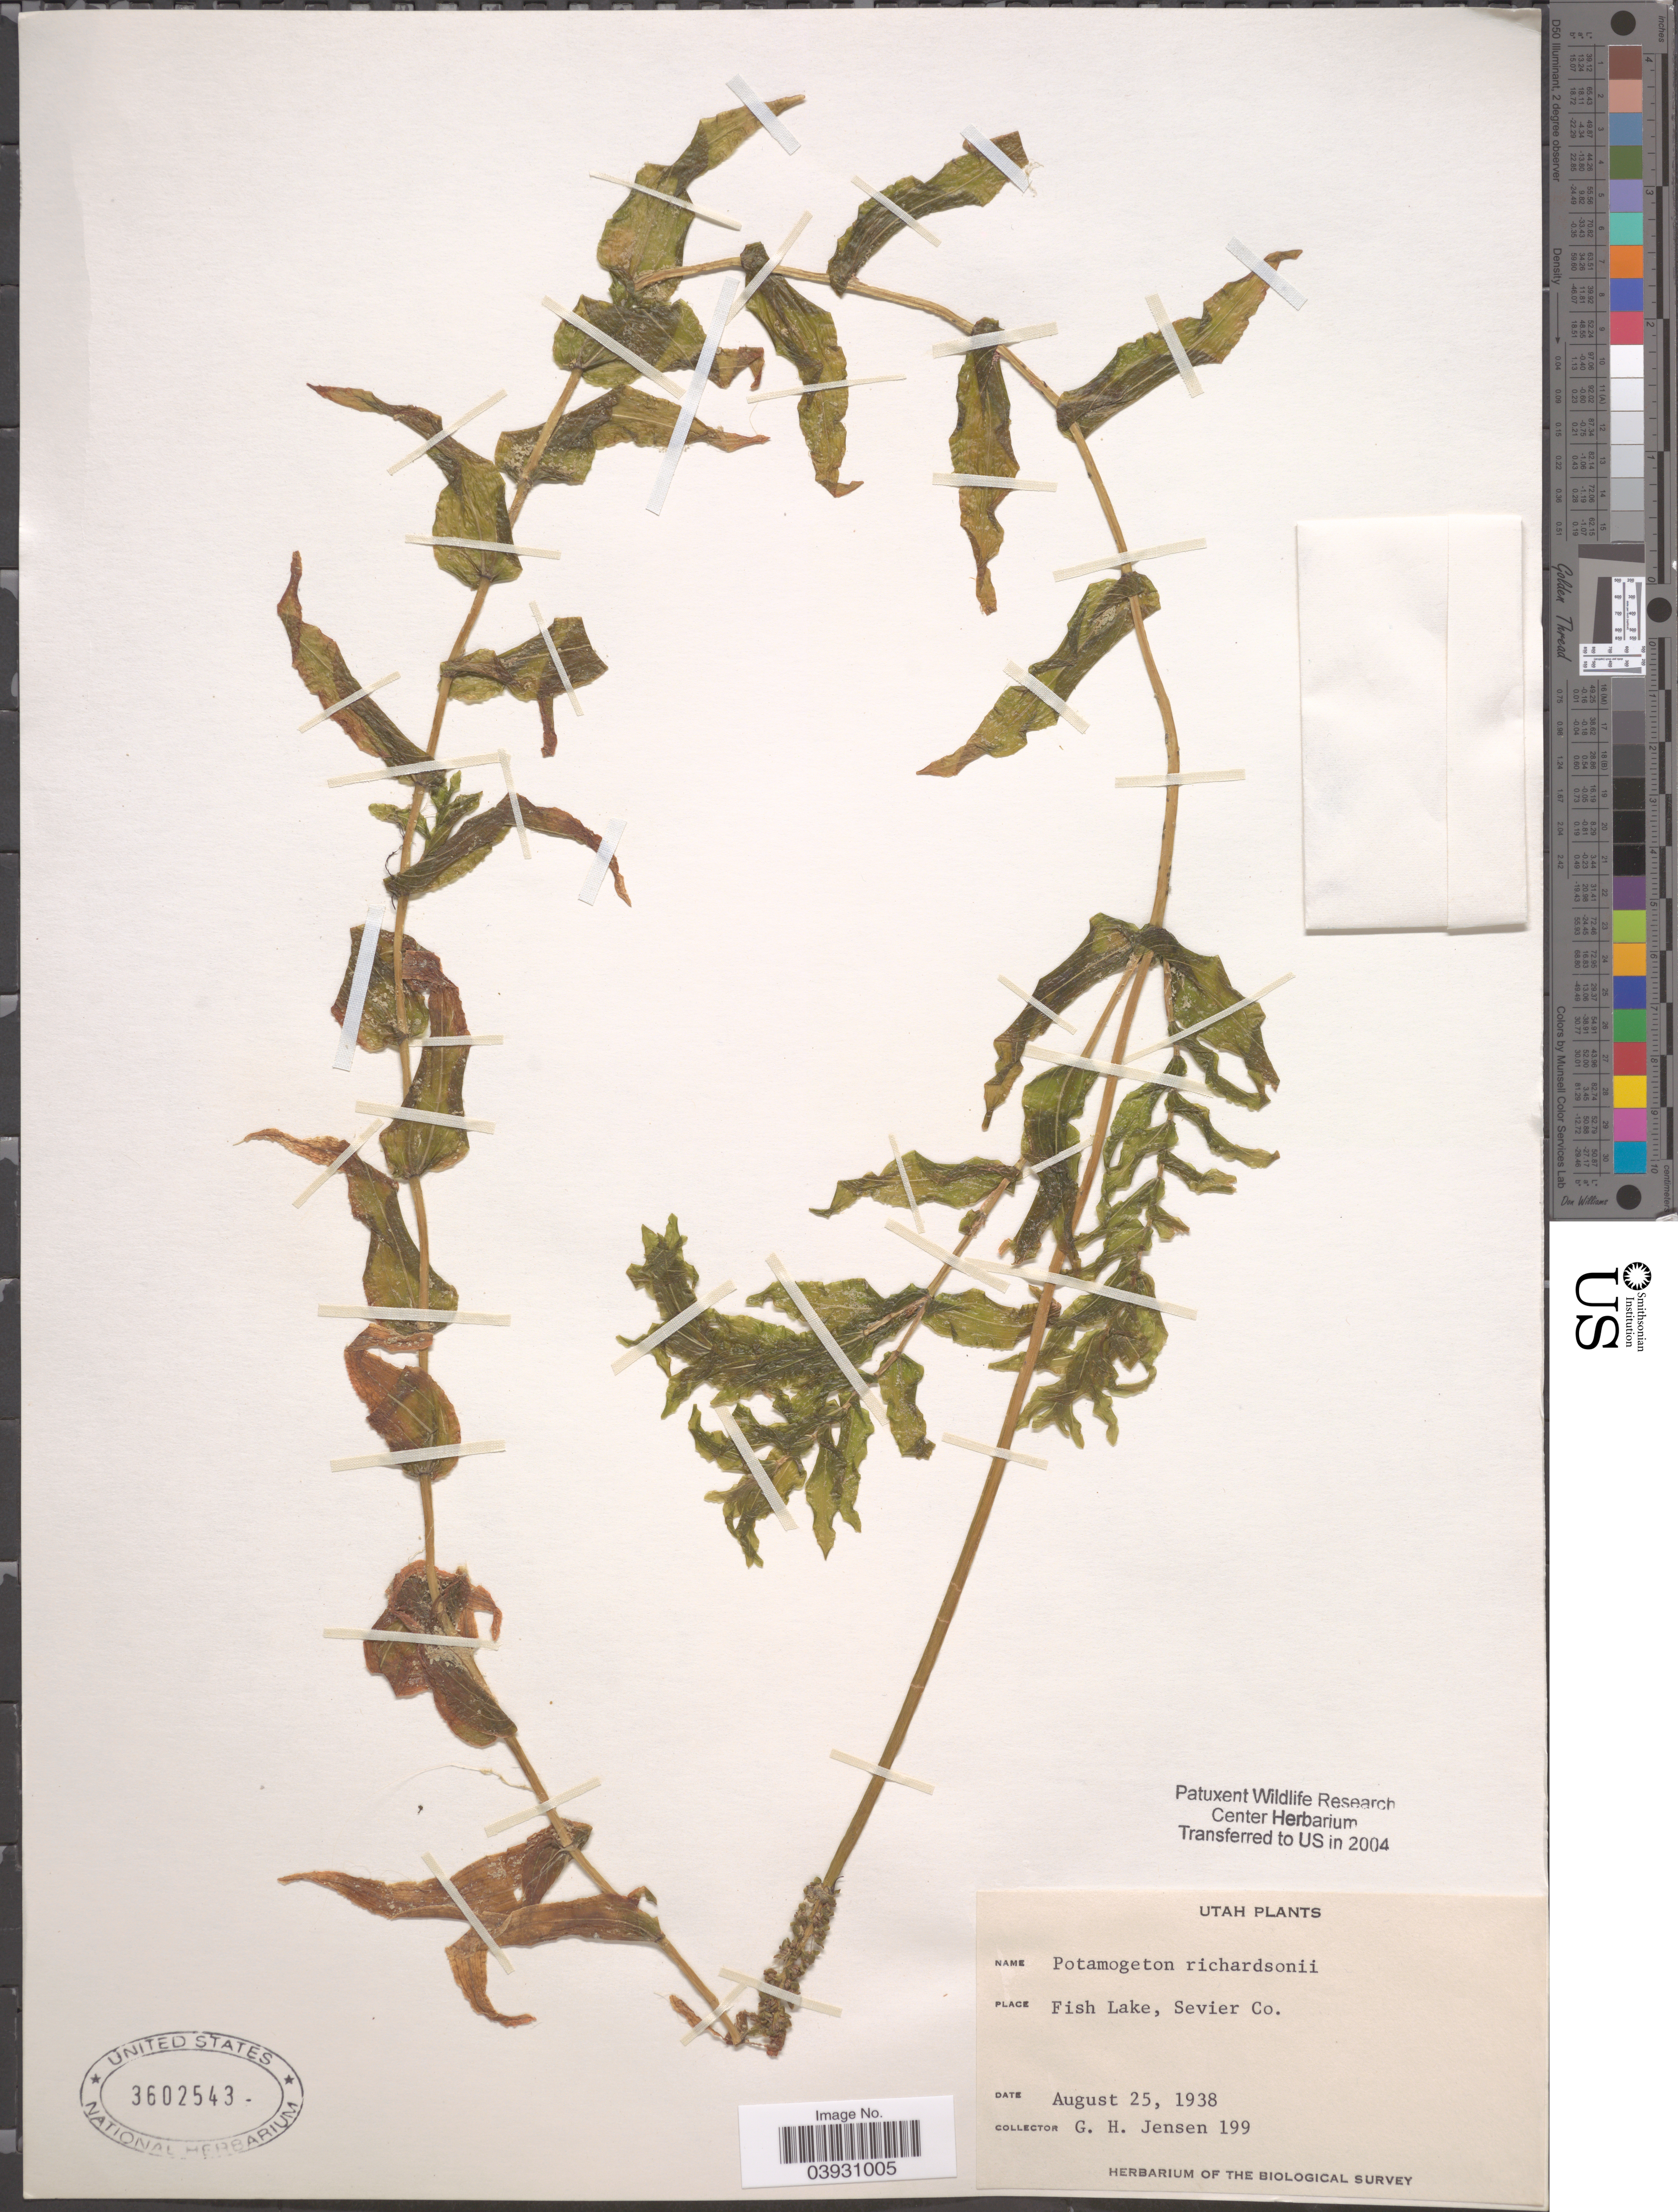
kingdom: Plantae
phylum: Tracheophyta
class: Liliopsida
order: Alismatales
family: Potamogetonaceae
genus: Potamogeton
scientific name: Potamogeton richardsonii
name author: (A.W. Benn.) Rydb.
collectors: G. H. Jensen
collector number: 199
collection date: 1938-08-25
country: United States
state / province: Utah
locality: Fish Lake, Sevier Co.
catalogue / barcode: US 3602543